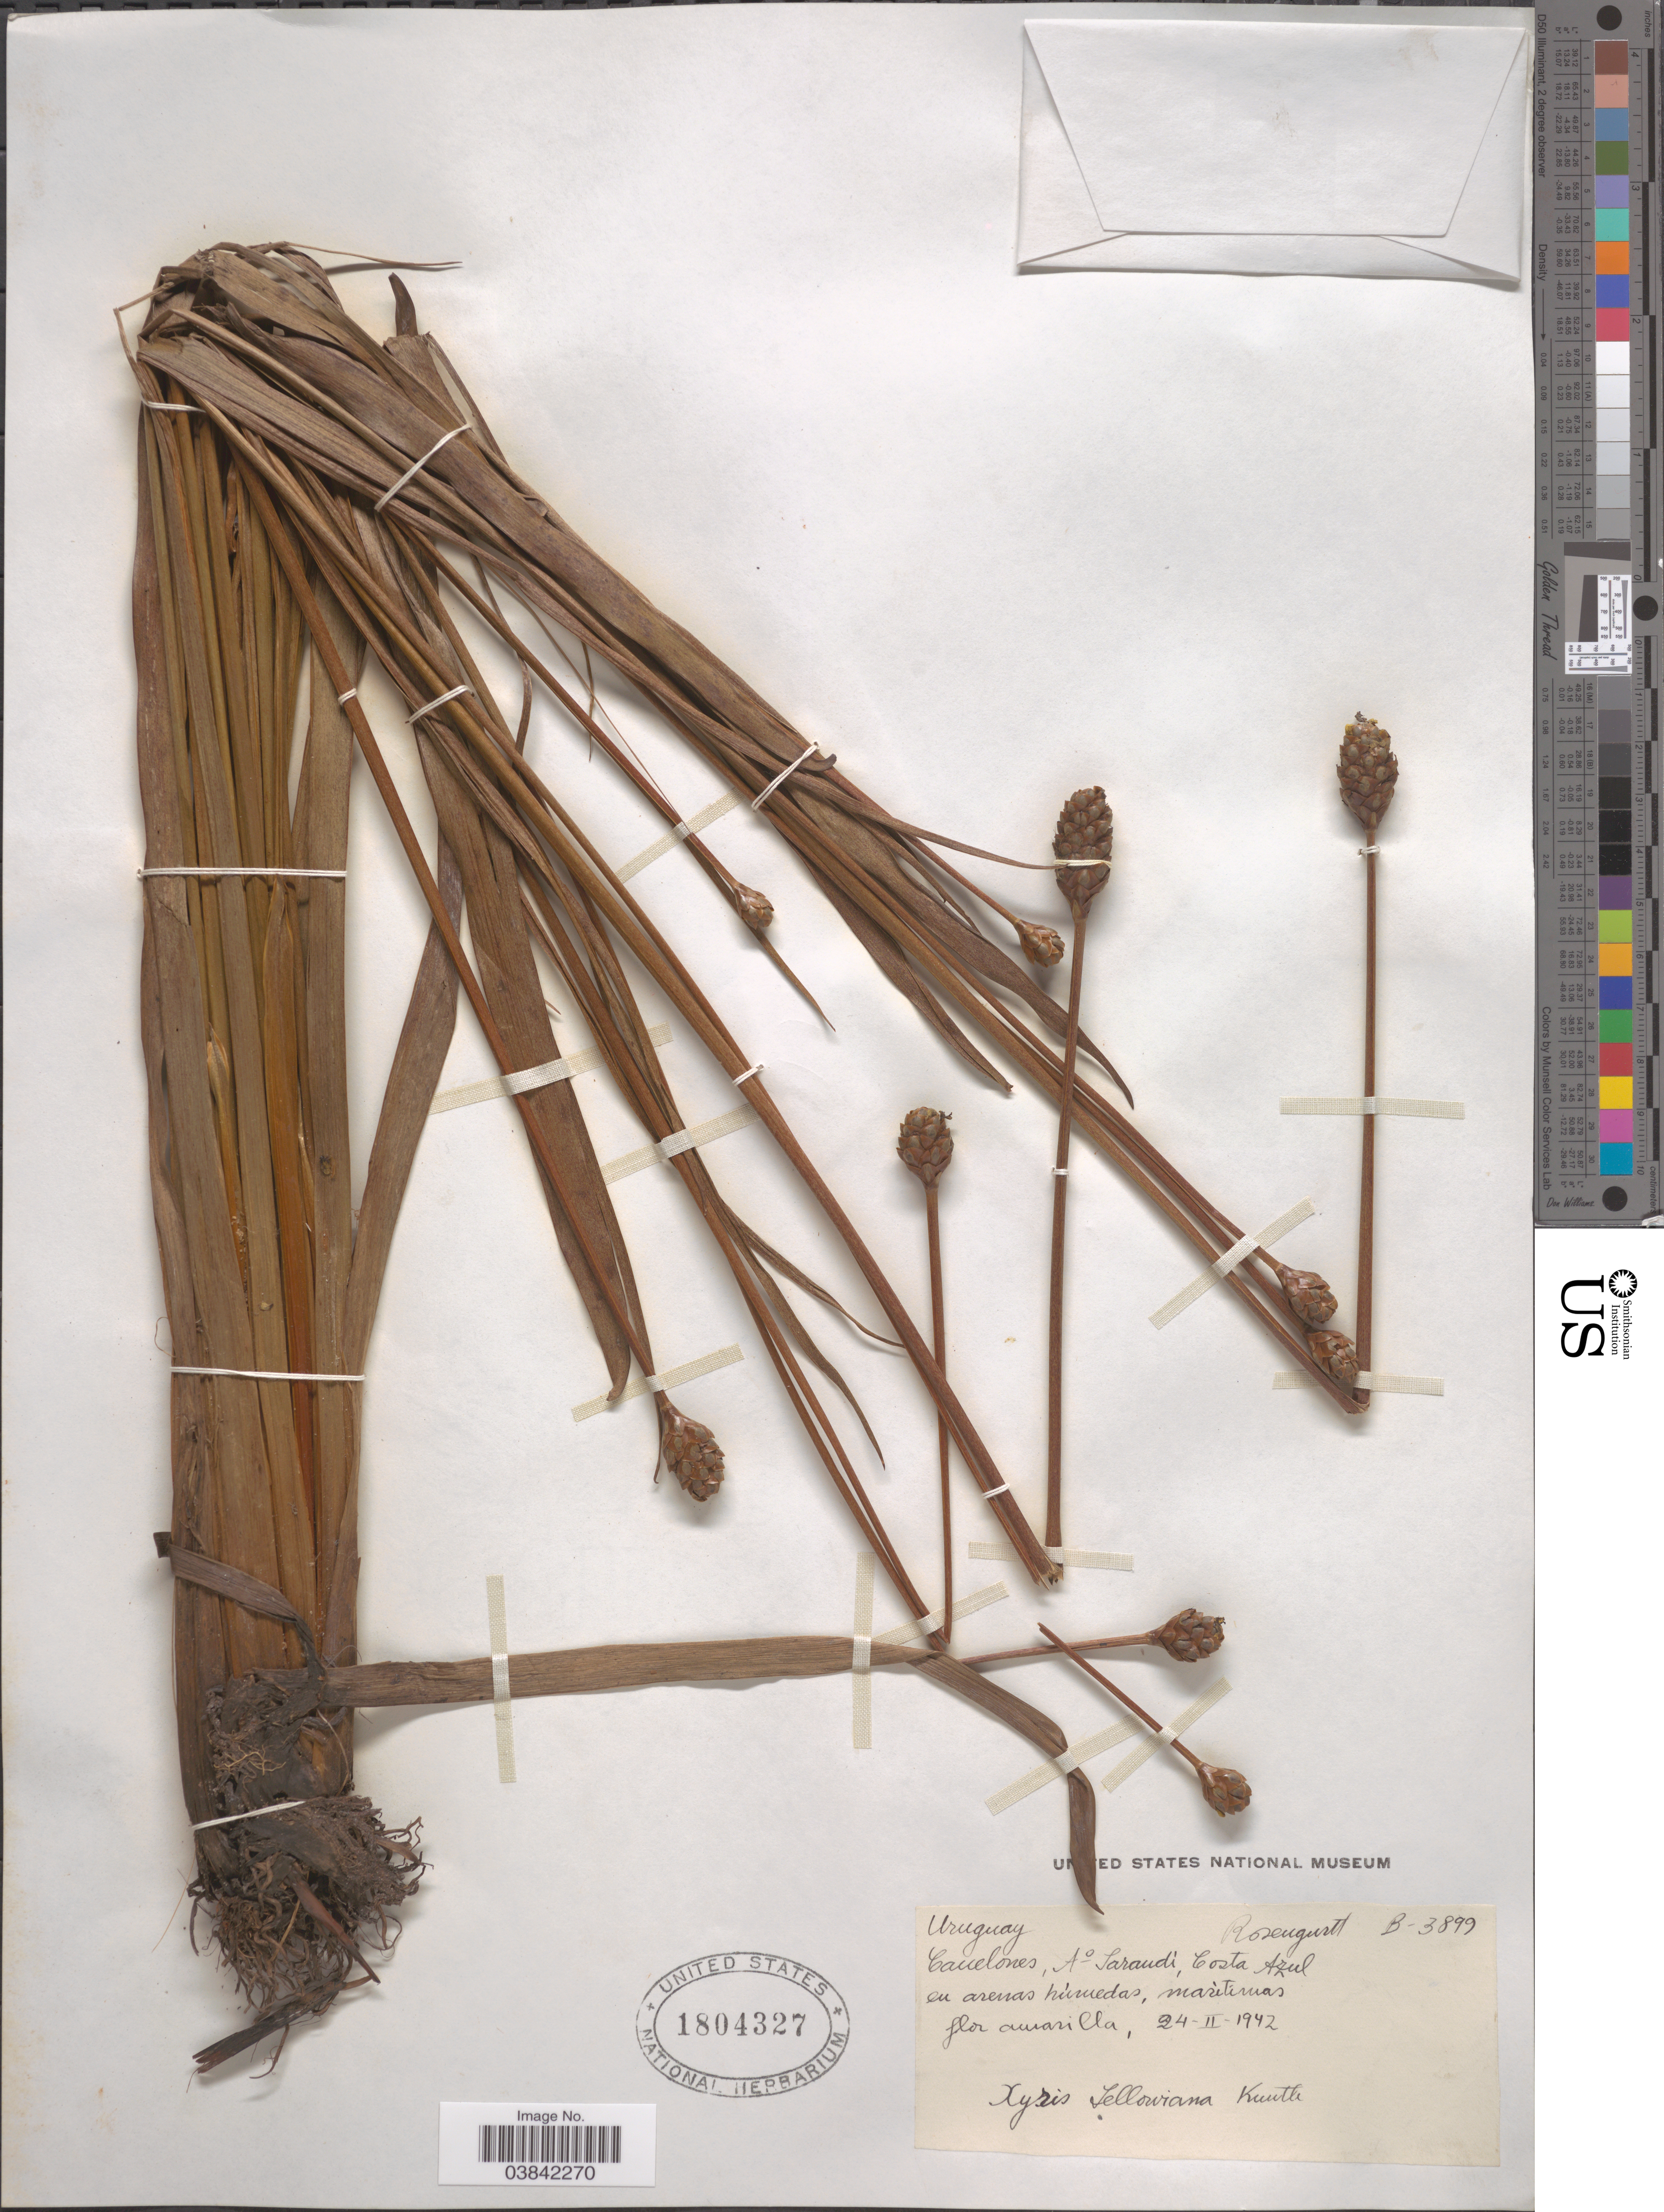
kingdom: Plantae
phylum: Tracheophyta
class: Liliopsida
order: Poales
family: Xyridaceae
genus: Xyris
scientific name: Xyris jupicai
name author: Rich.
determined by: Kral, Robert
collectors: Rosengurtt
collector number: B-3899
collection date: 1942-02-24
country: Uruguay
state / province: Canelones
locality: Aº Saraudi, Costa Azul en arenas húmedas.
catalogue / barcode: US 1804327